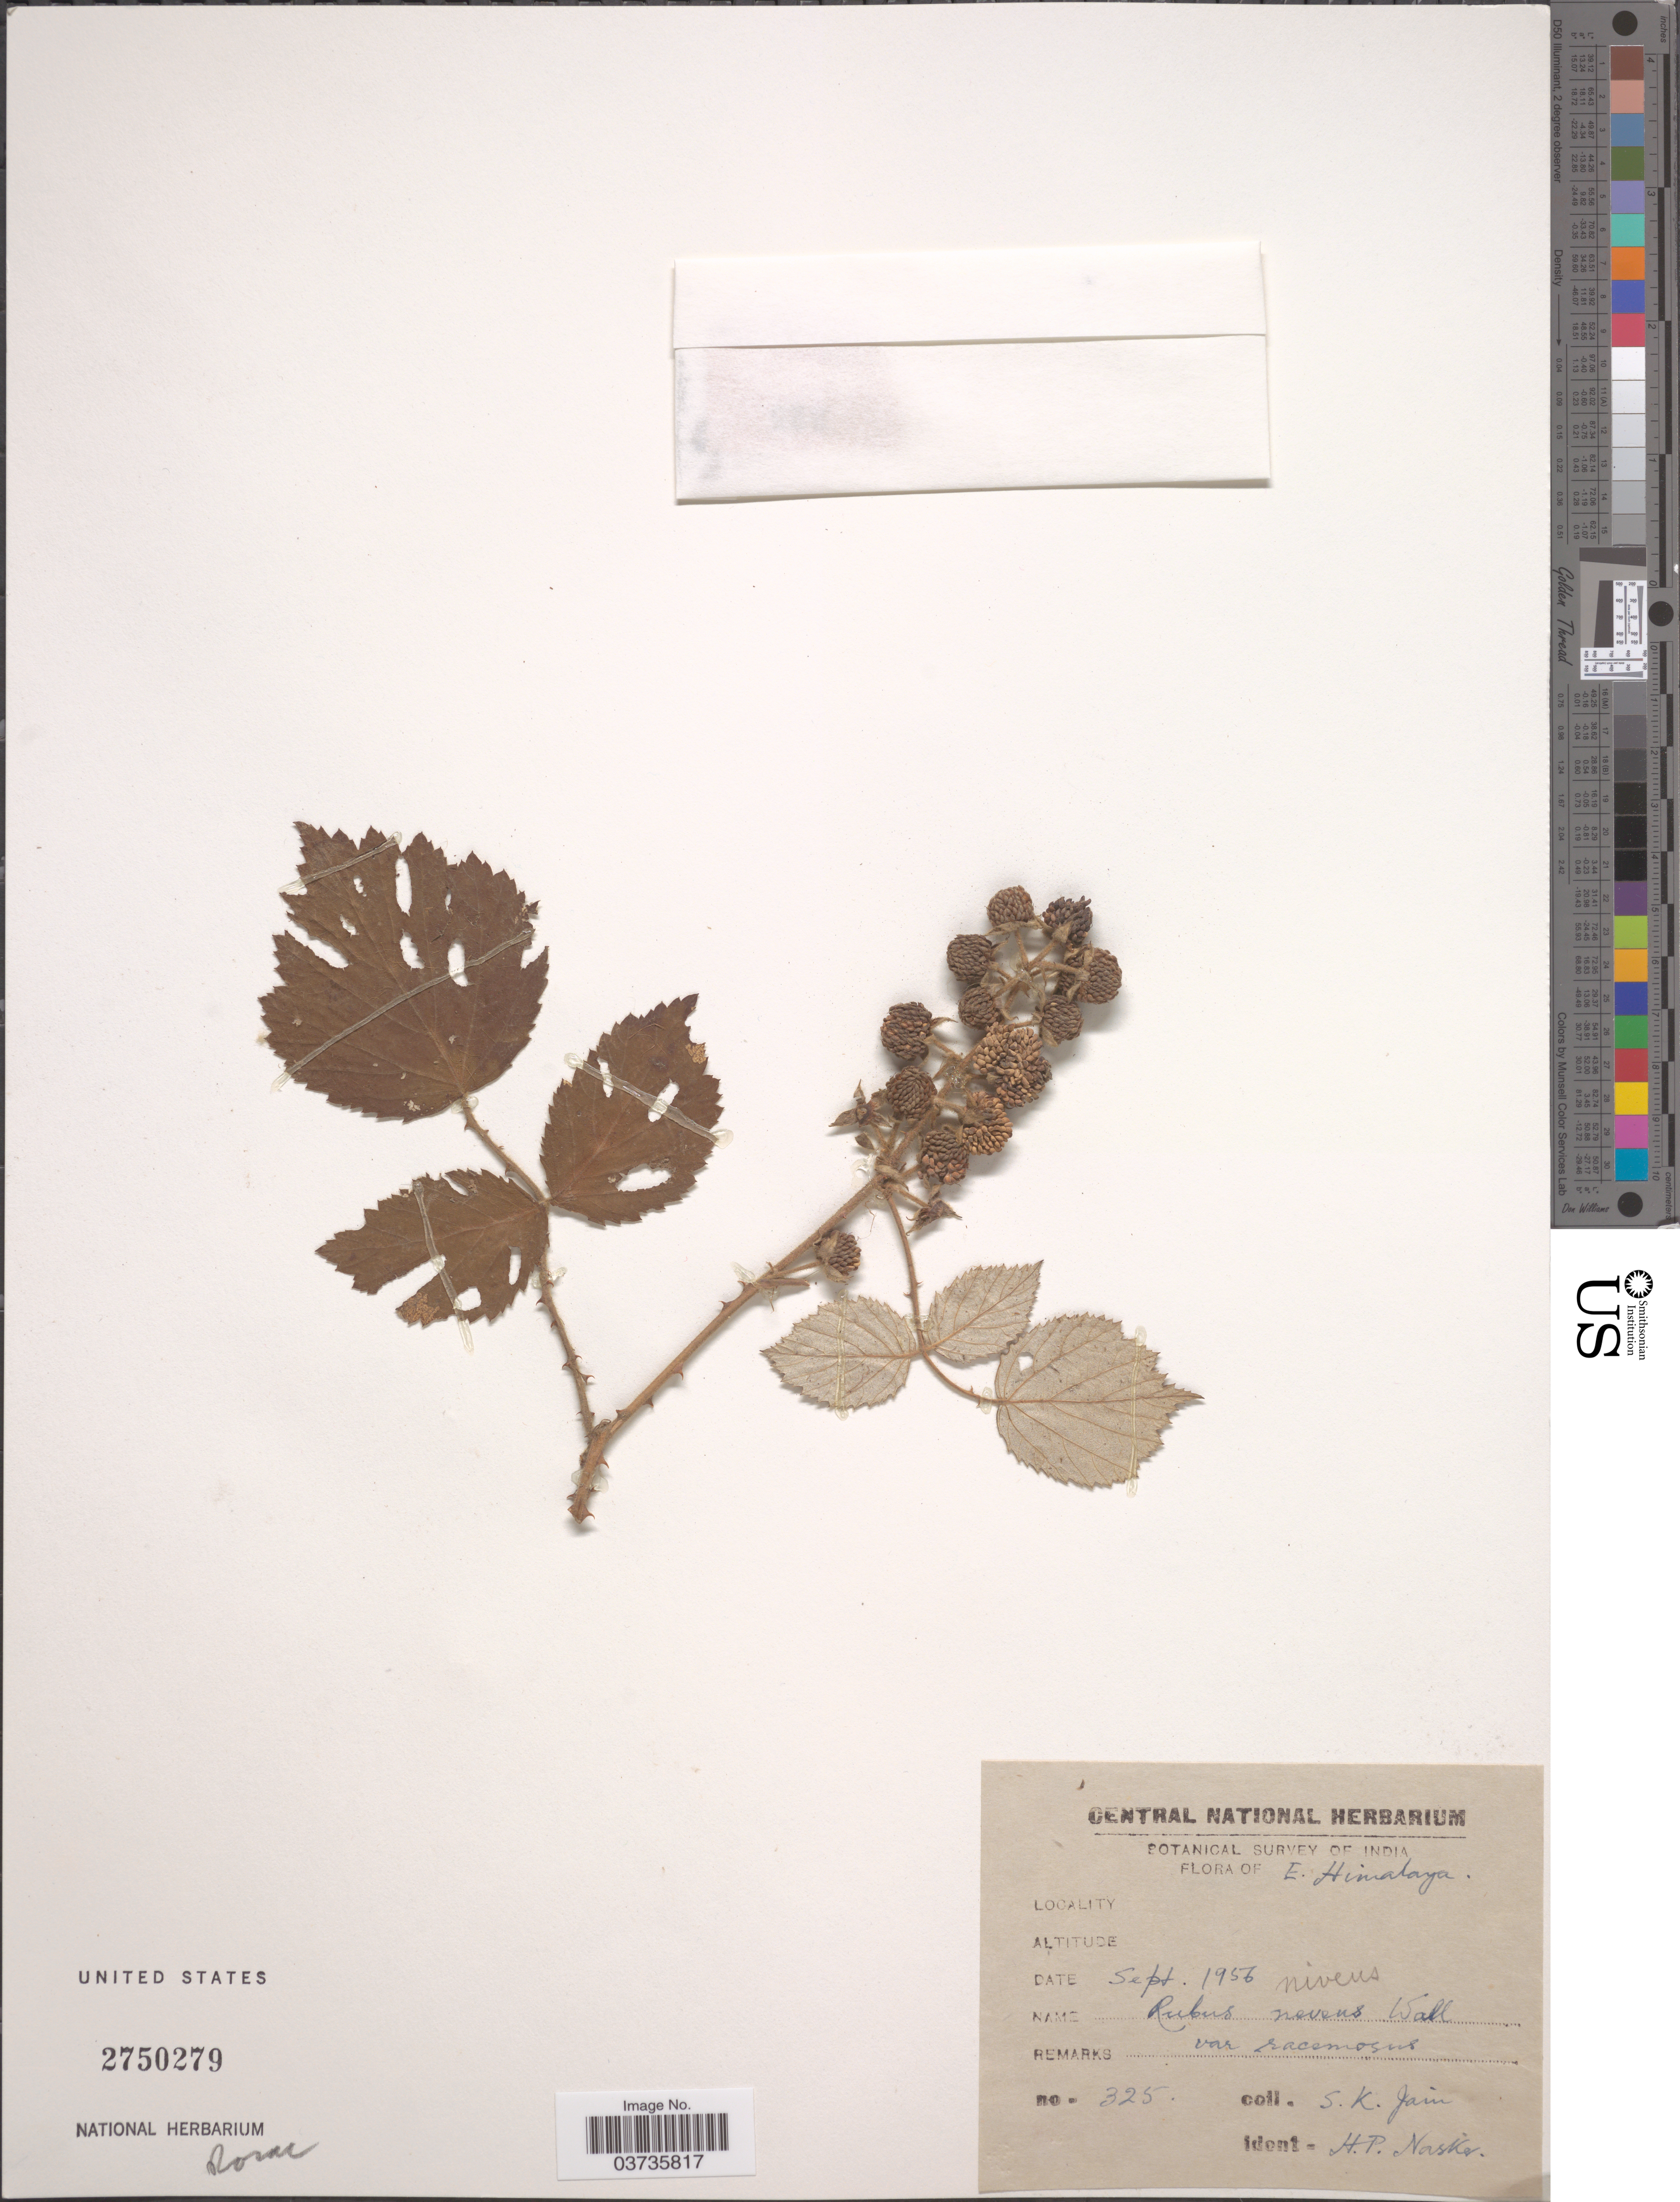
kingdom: Plantae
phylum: Tracheophyta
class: Magnoliopsida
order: Rosales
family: Rosaceae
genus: Rubus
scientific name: Rubus gracilis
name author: Roxb.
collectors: S. Jain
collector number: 325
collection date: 1956-09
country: India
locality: Botanical survey of India. E. Himalaya.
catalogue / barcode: US 2750279